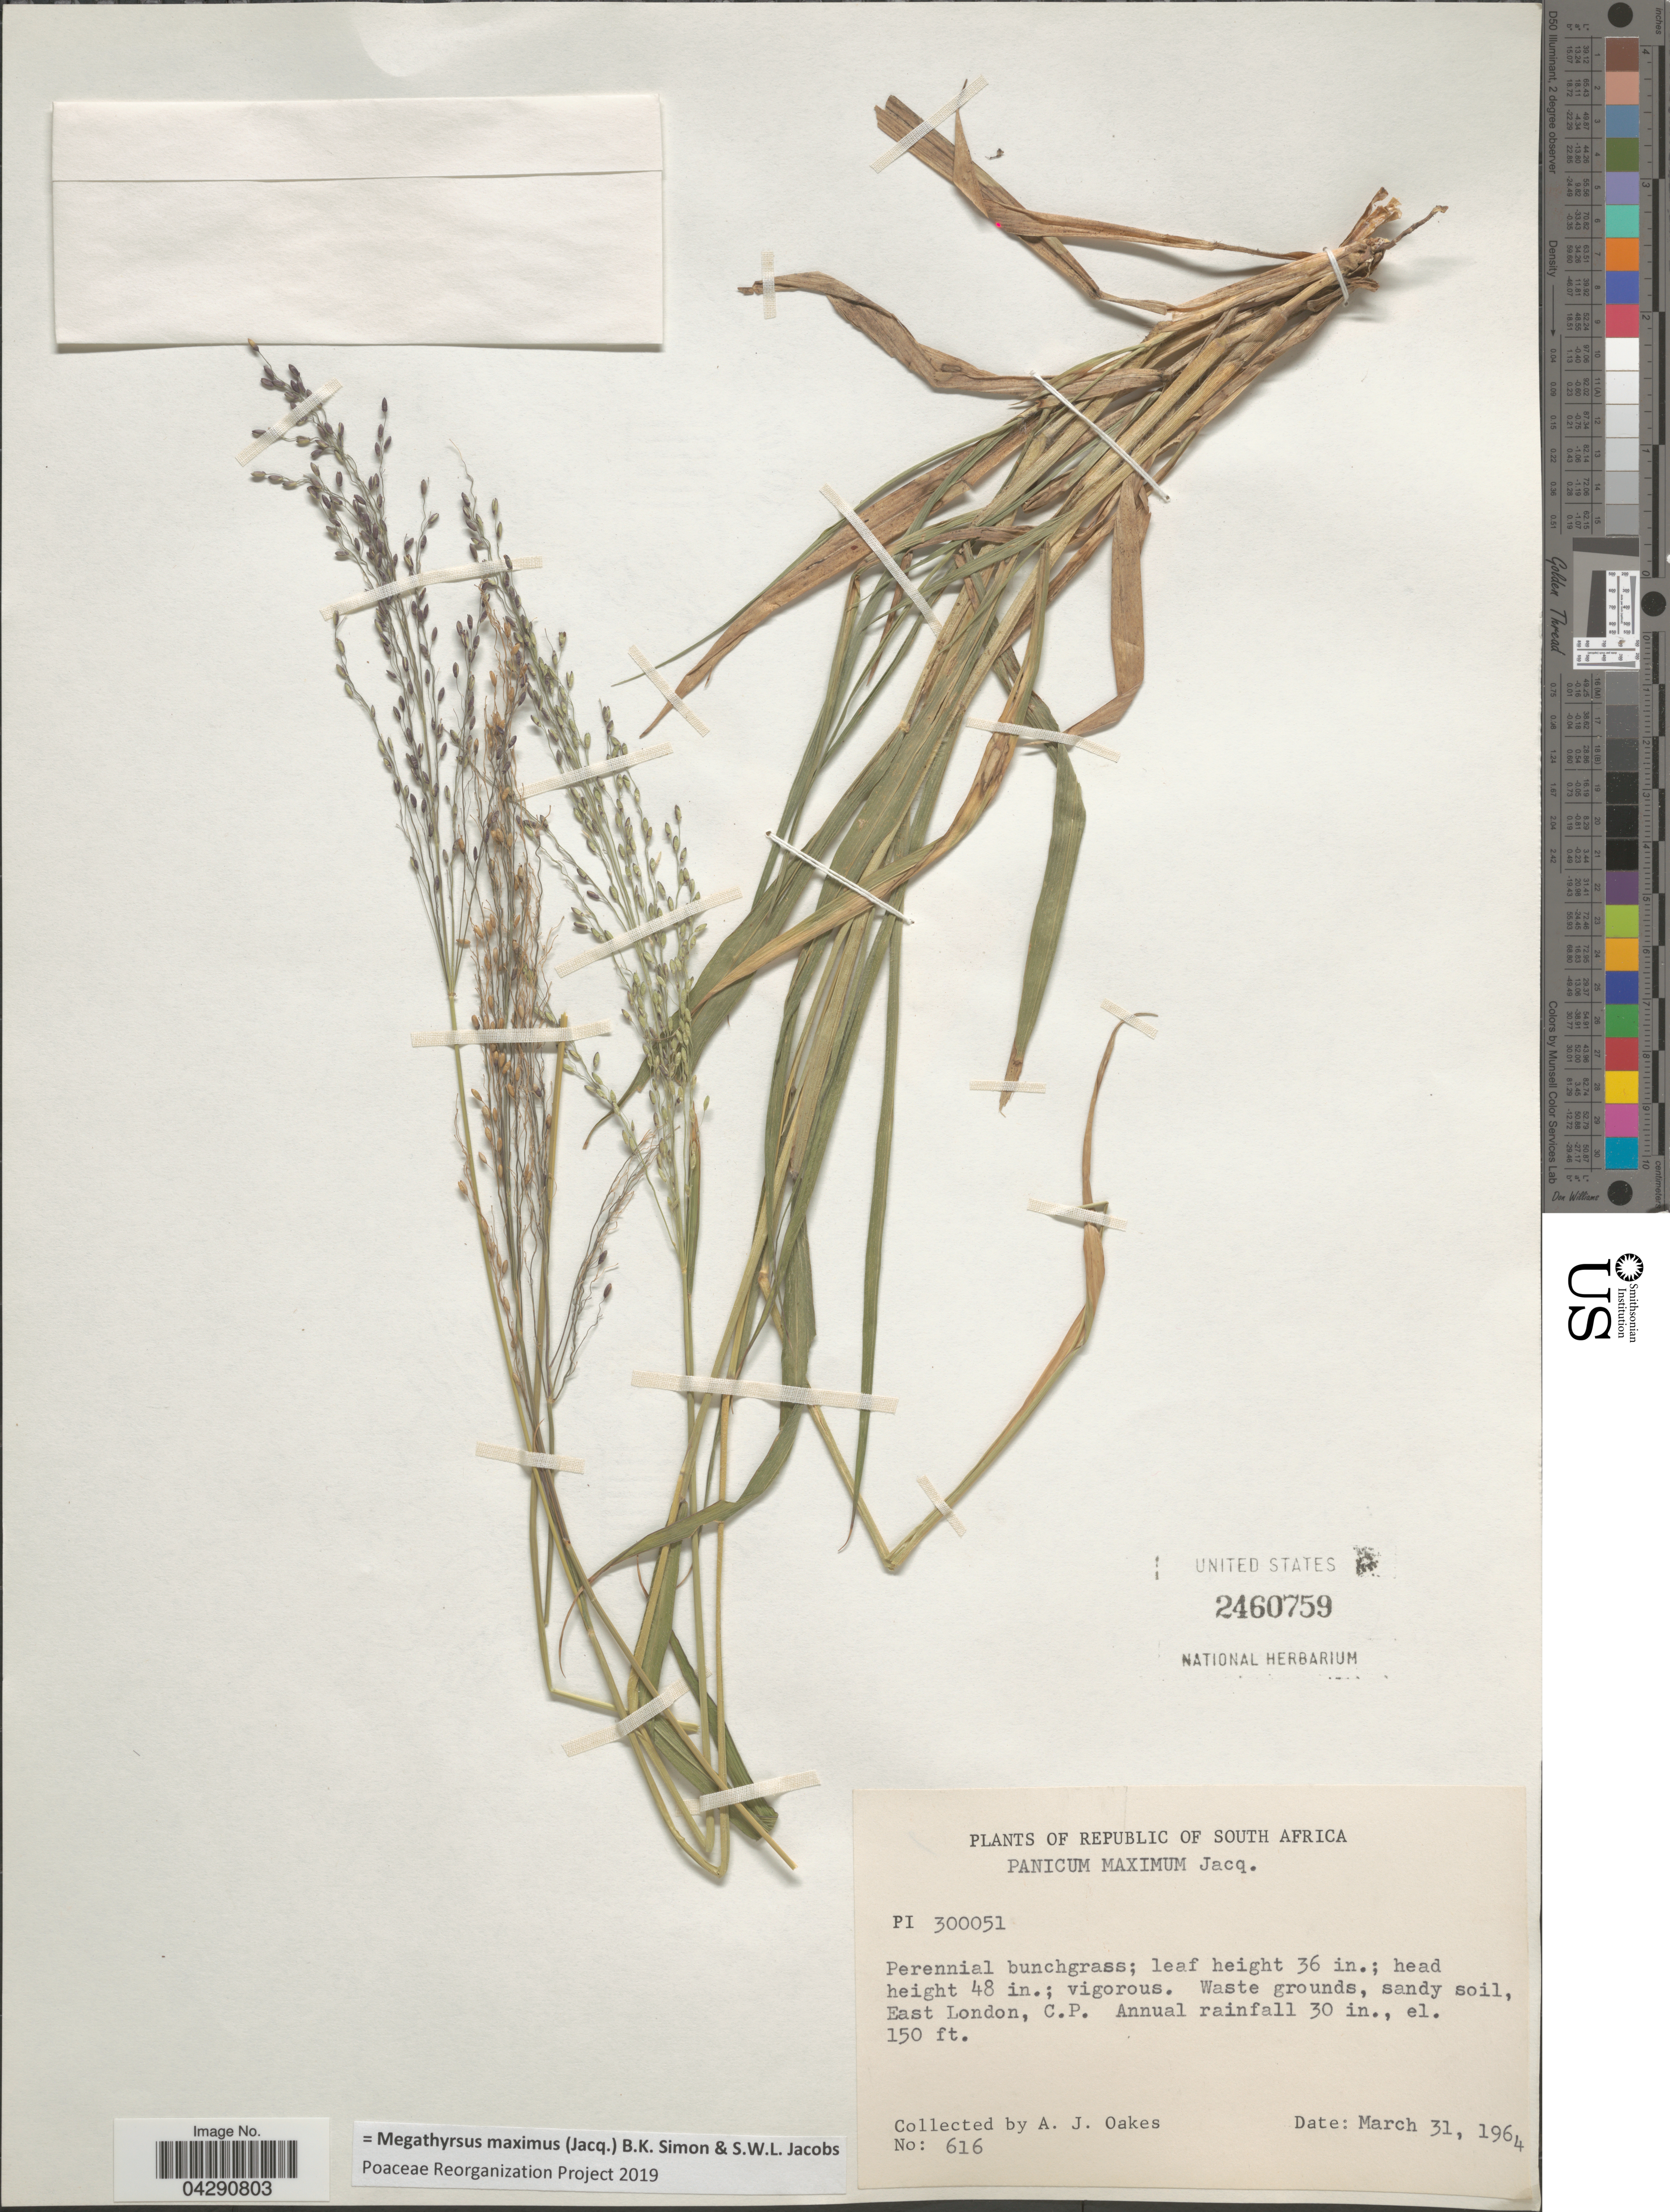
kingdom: Plantae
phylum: Tracheophyta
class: Liliopsida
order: Poales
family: Poaceae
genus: Megathyrsus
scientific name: Megathyrsus maximus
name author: (Jacq.) B.K. Simon & S.W.L. Jacobs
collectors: A. Oakes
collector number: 616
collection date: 1964-03-31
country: South Africa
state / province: Eastern Cape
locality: East London, C.P.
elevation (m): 46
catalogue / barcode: US 2460759